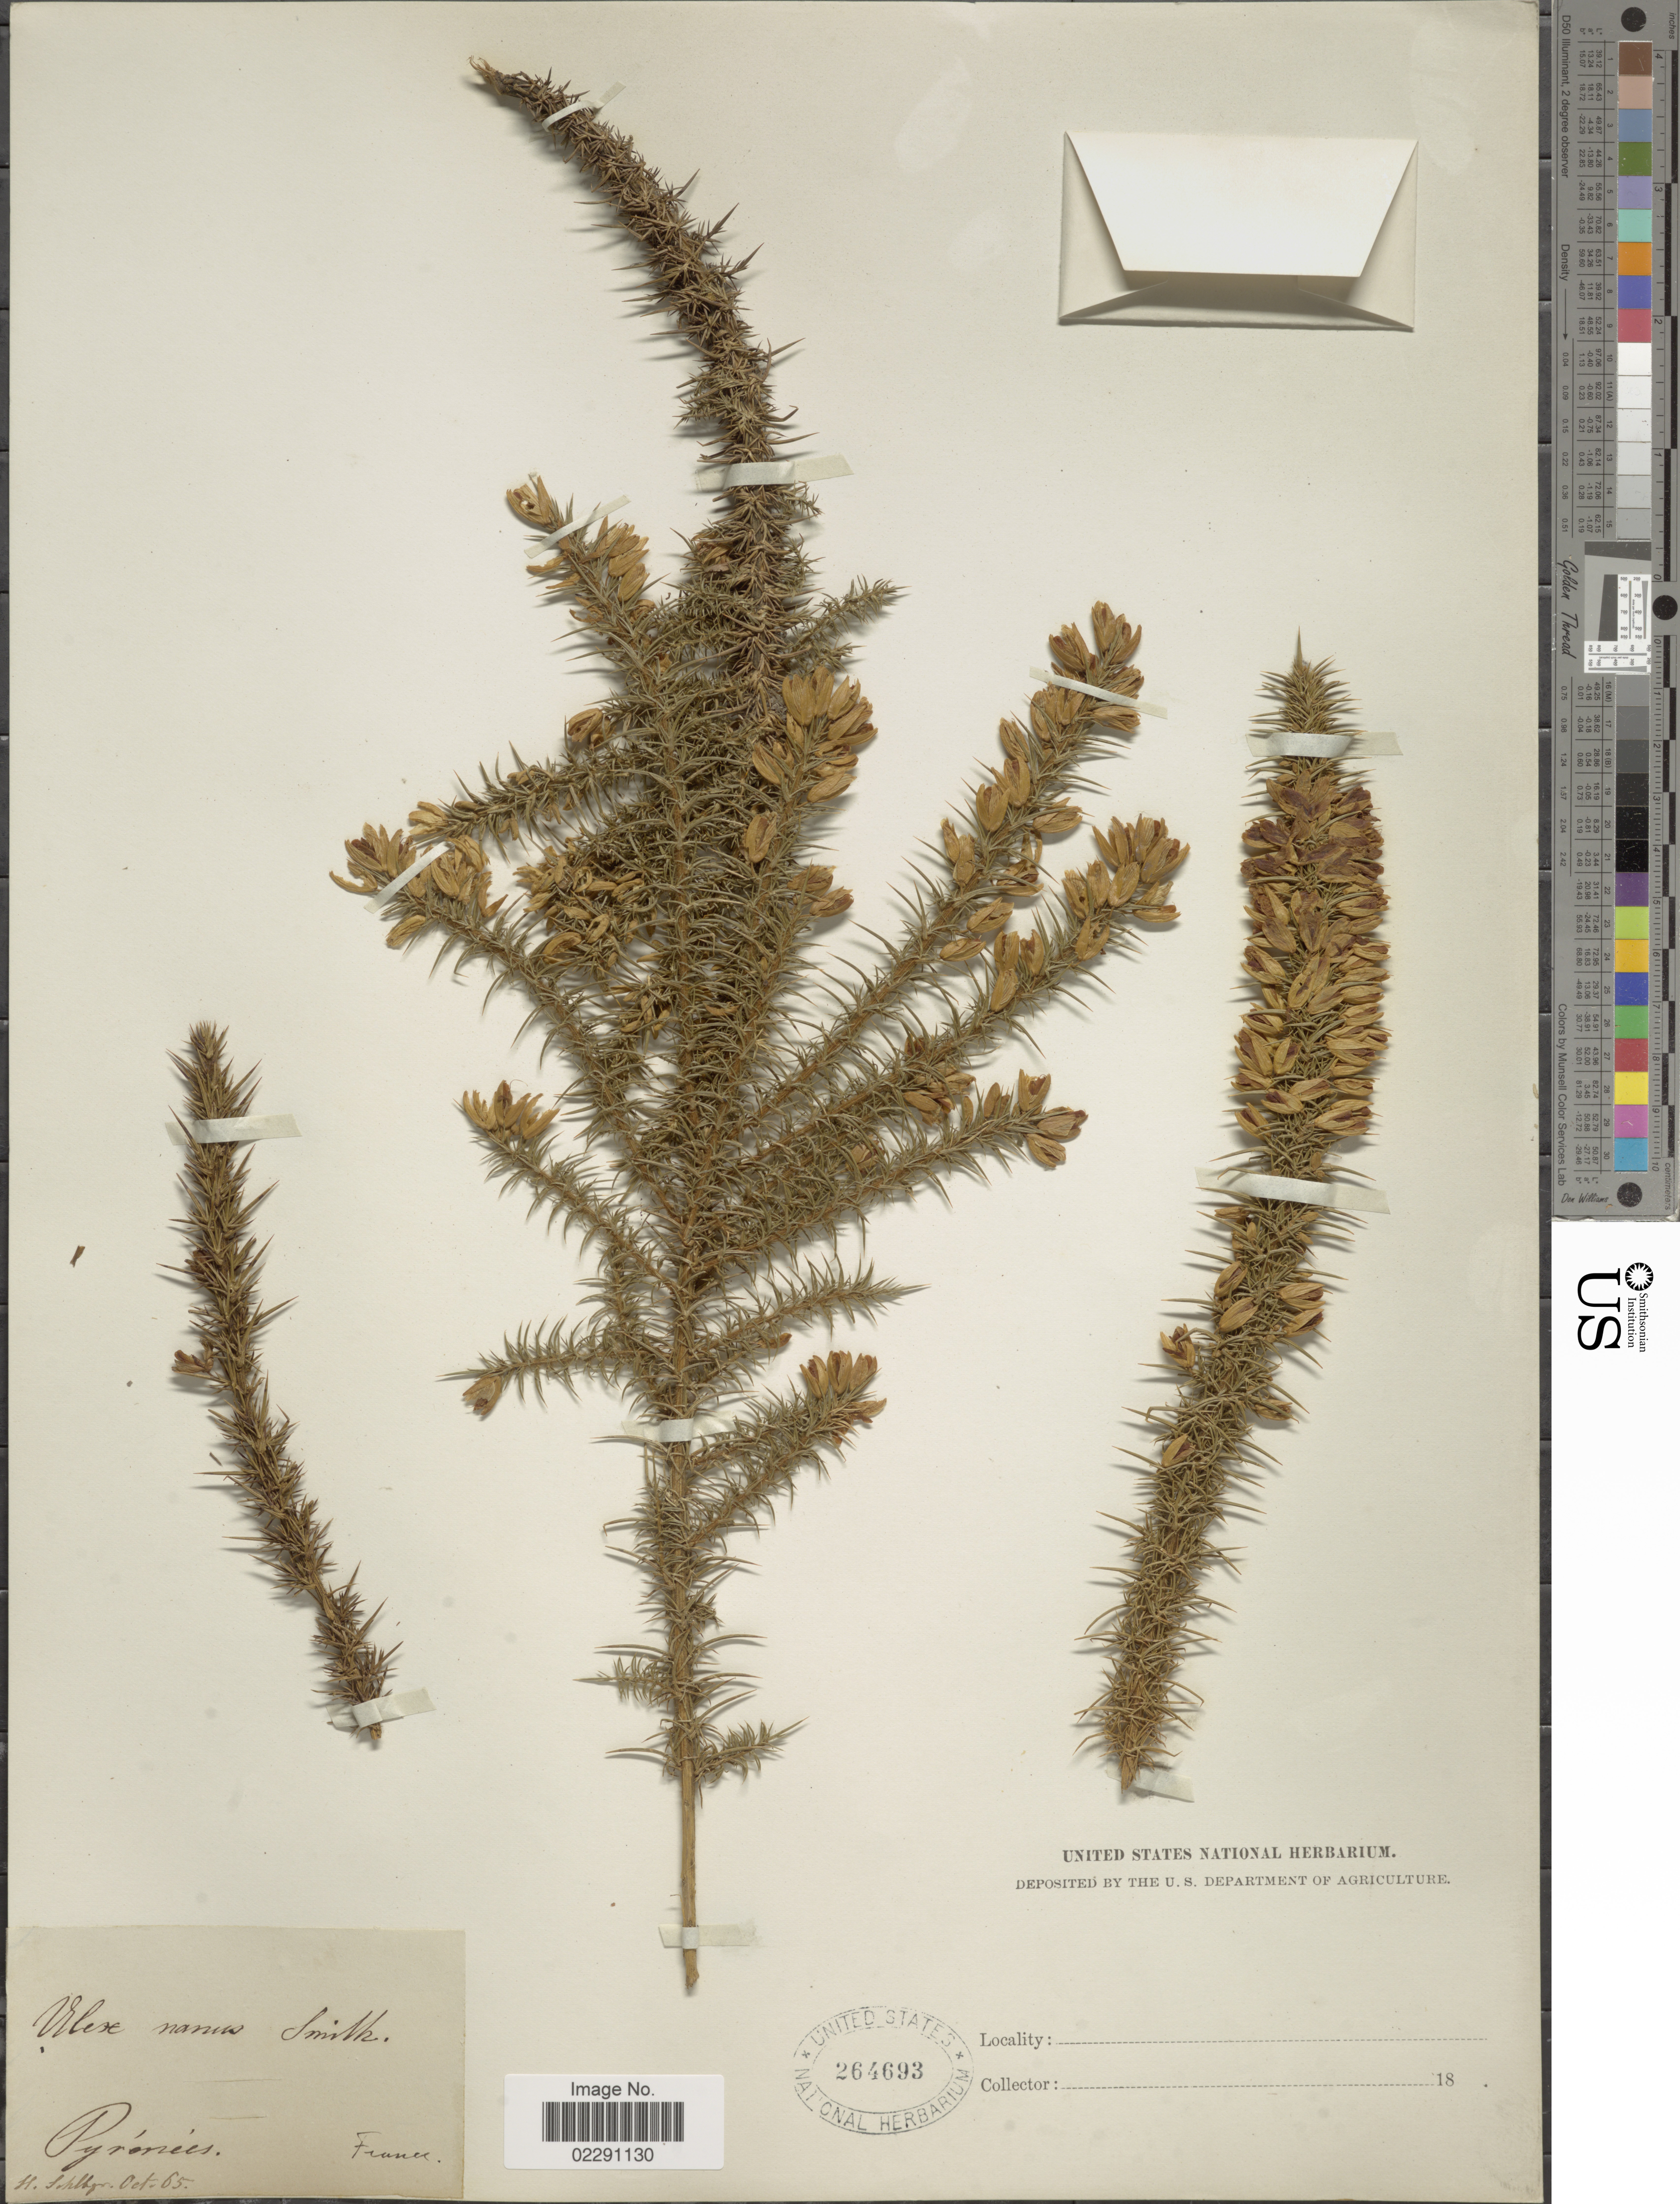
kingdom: Plantae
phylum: Tracheophyta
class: Magnoliopsida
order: Fabales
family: Fabaceae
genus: Ulex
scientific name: Ulex nanus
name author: Symons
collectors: H. Schlbgr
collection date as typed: Transcribed d/m/y: /10/65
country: France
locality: Pyrenees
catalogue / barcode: US 264693